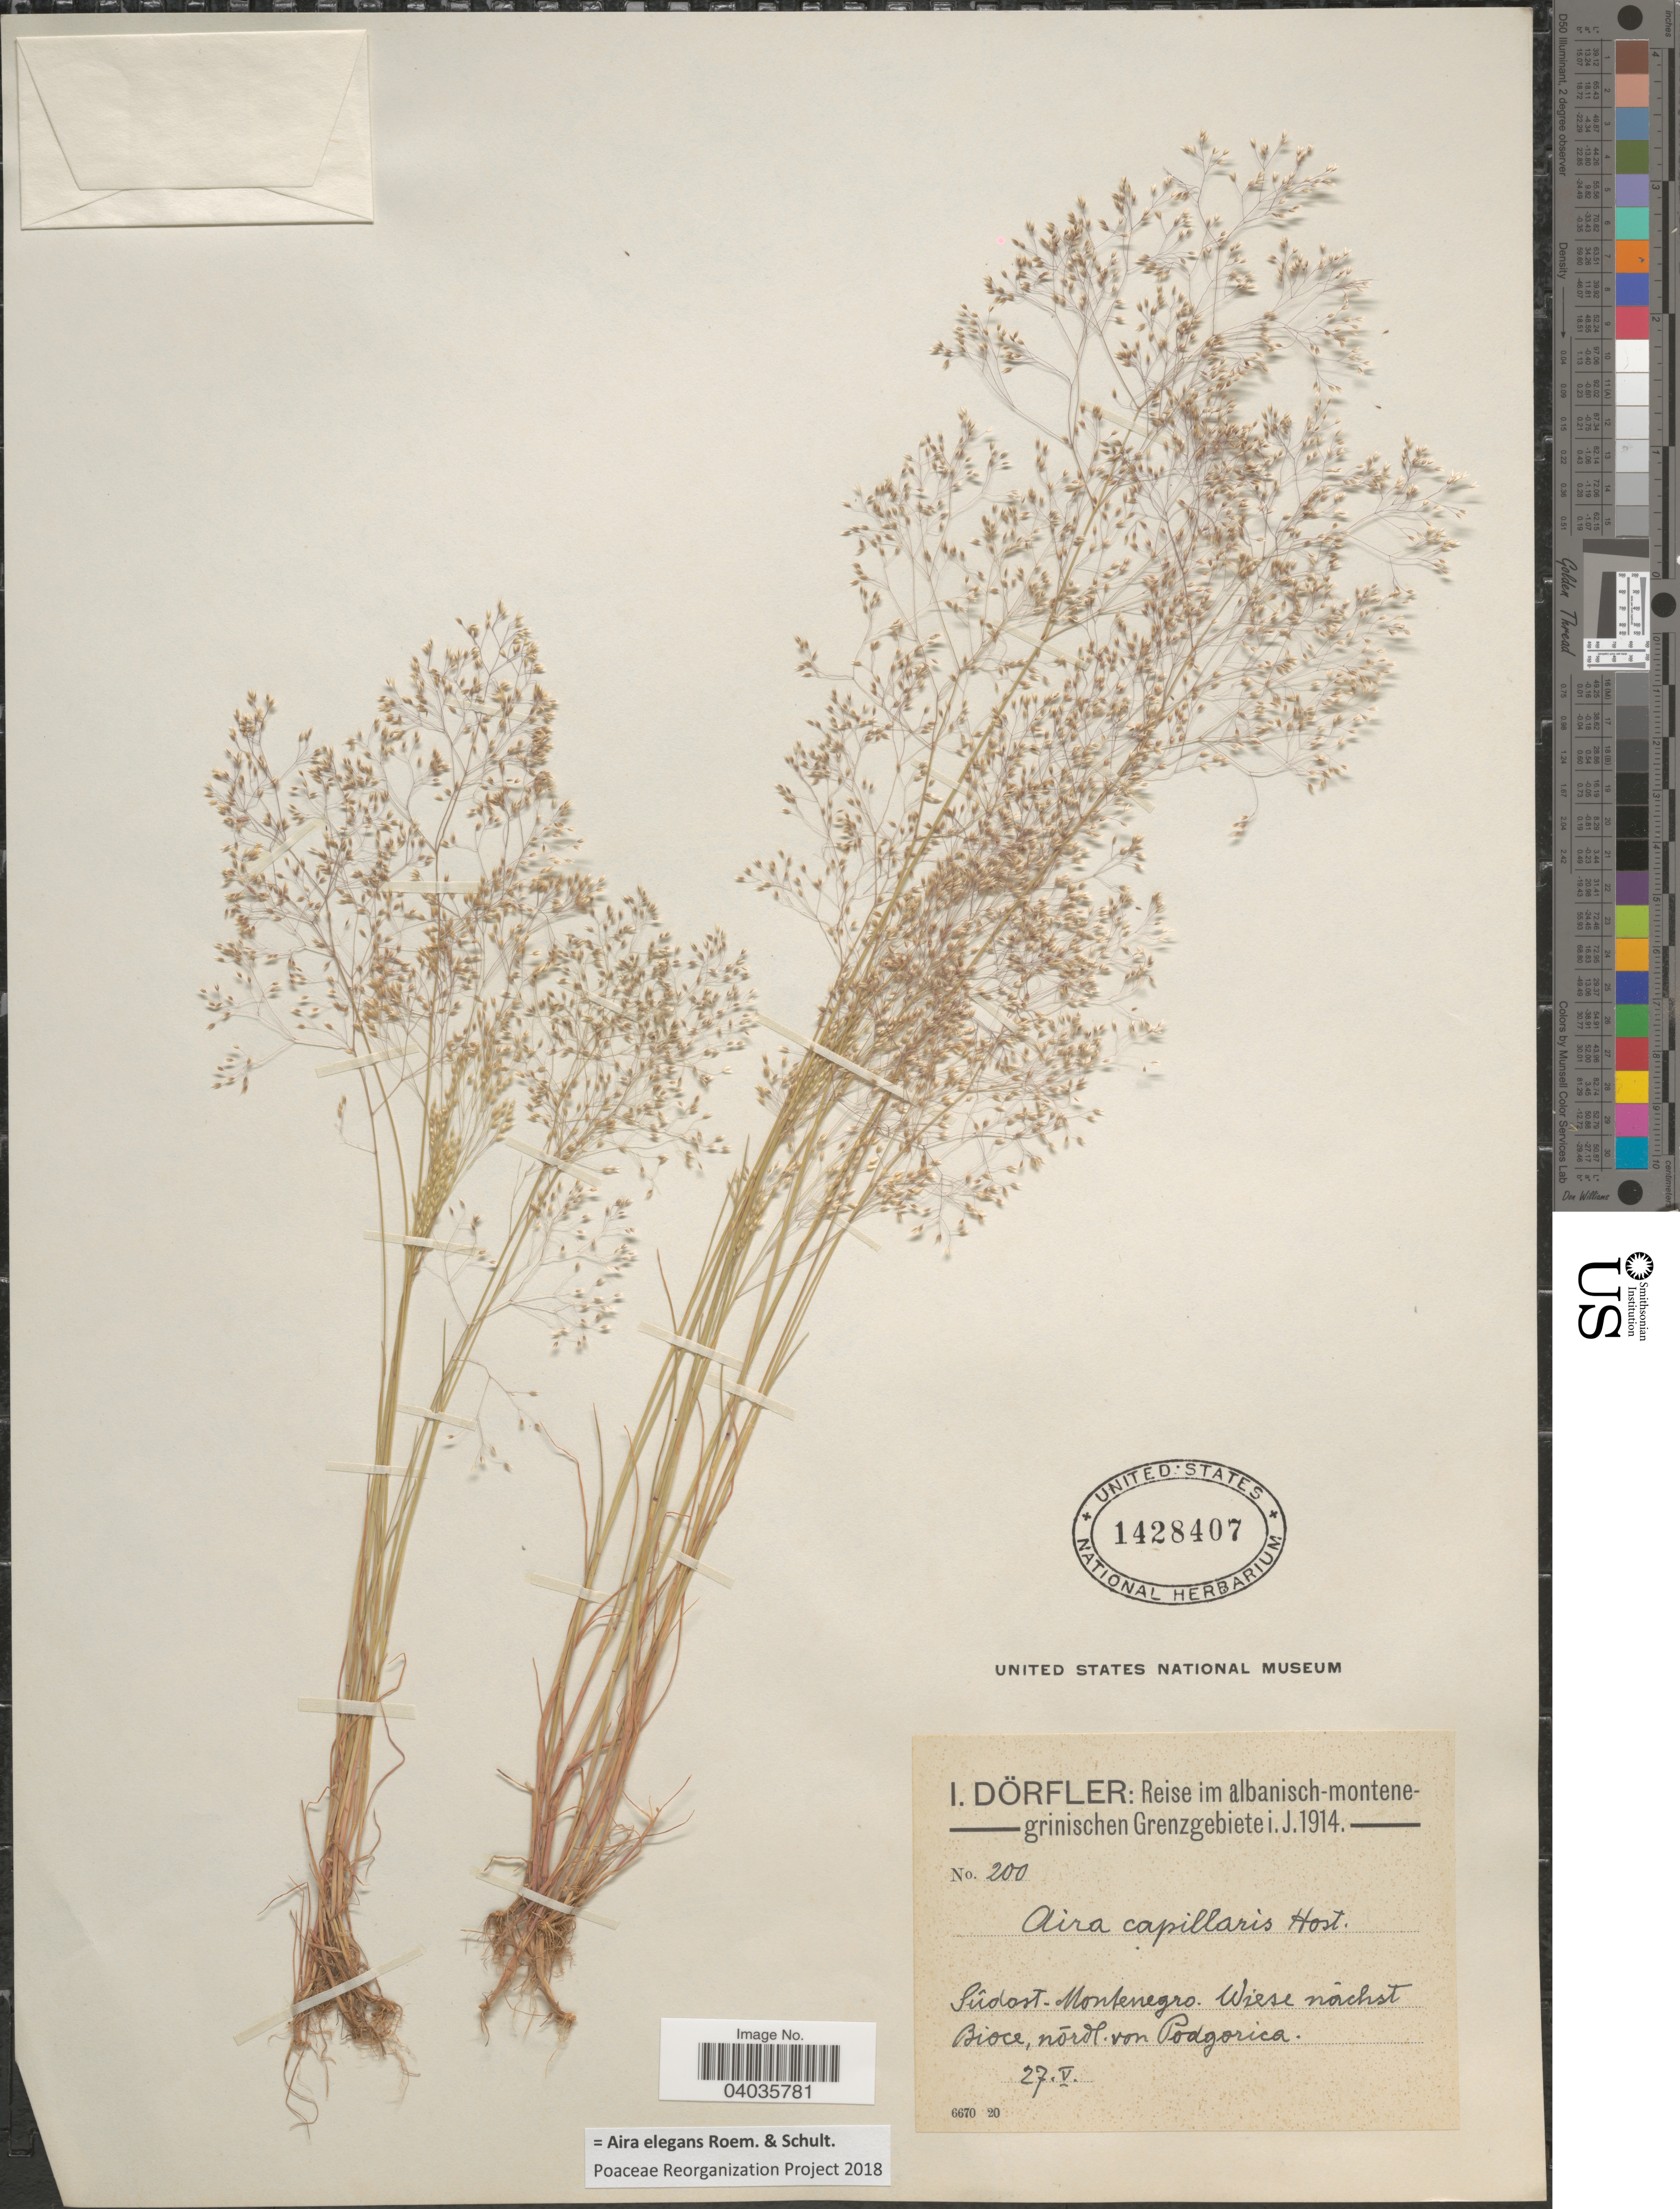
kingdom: Plantae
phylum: Tracheophyta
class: Liliopsida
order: Poales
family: Poaceae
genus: Aira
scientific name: Aira elegans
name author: L.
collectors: I. Dörfler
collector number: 200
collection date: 1914-05-27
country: Montenegro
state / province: Podgorica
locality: Albanisch-montene-grinischen Grenzgebeite.Sûdost-Montenegro. Wiese nachst Bioce, nordl. von Podgorica.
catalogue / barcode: US 1428407